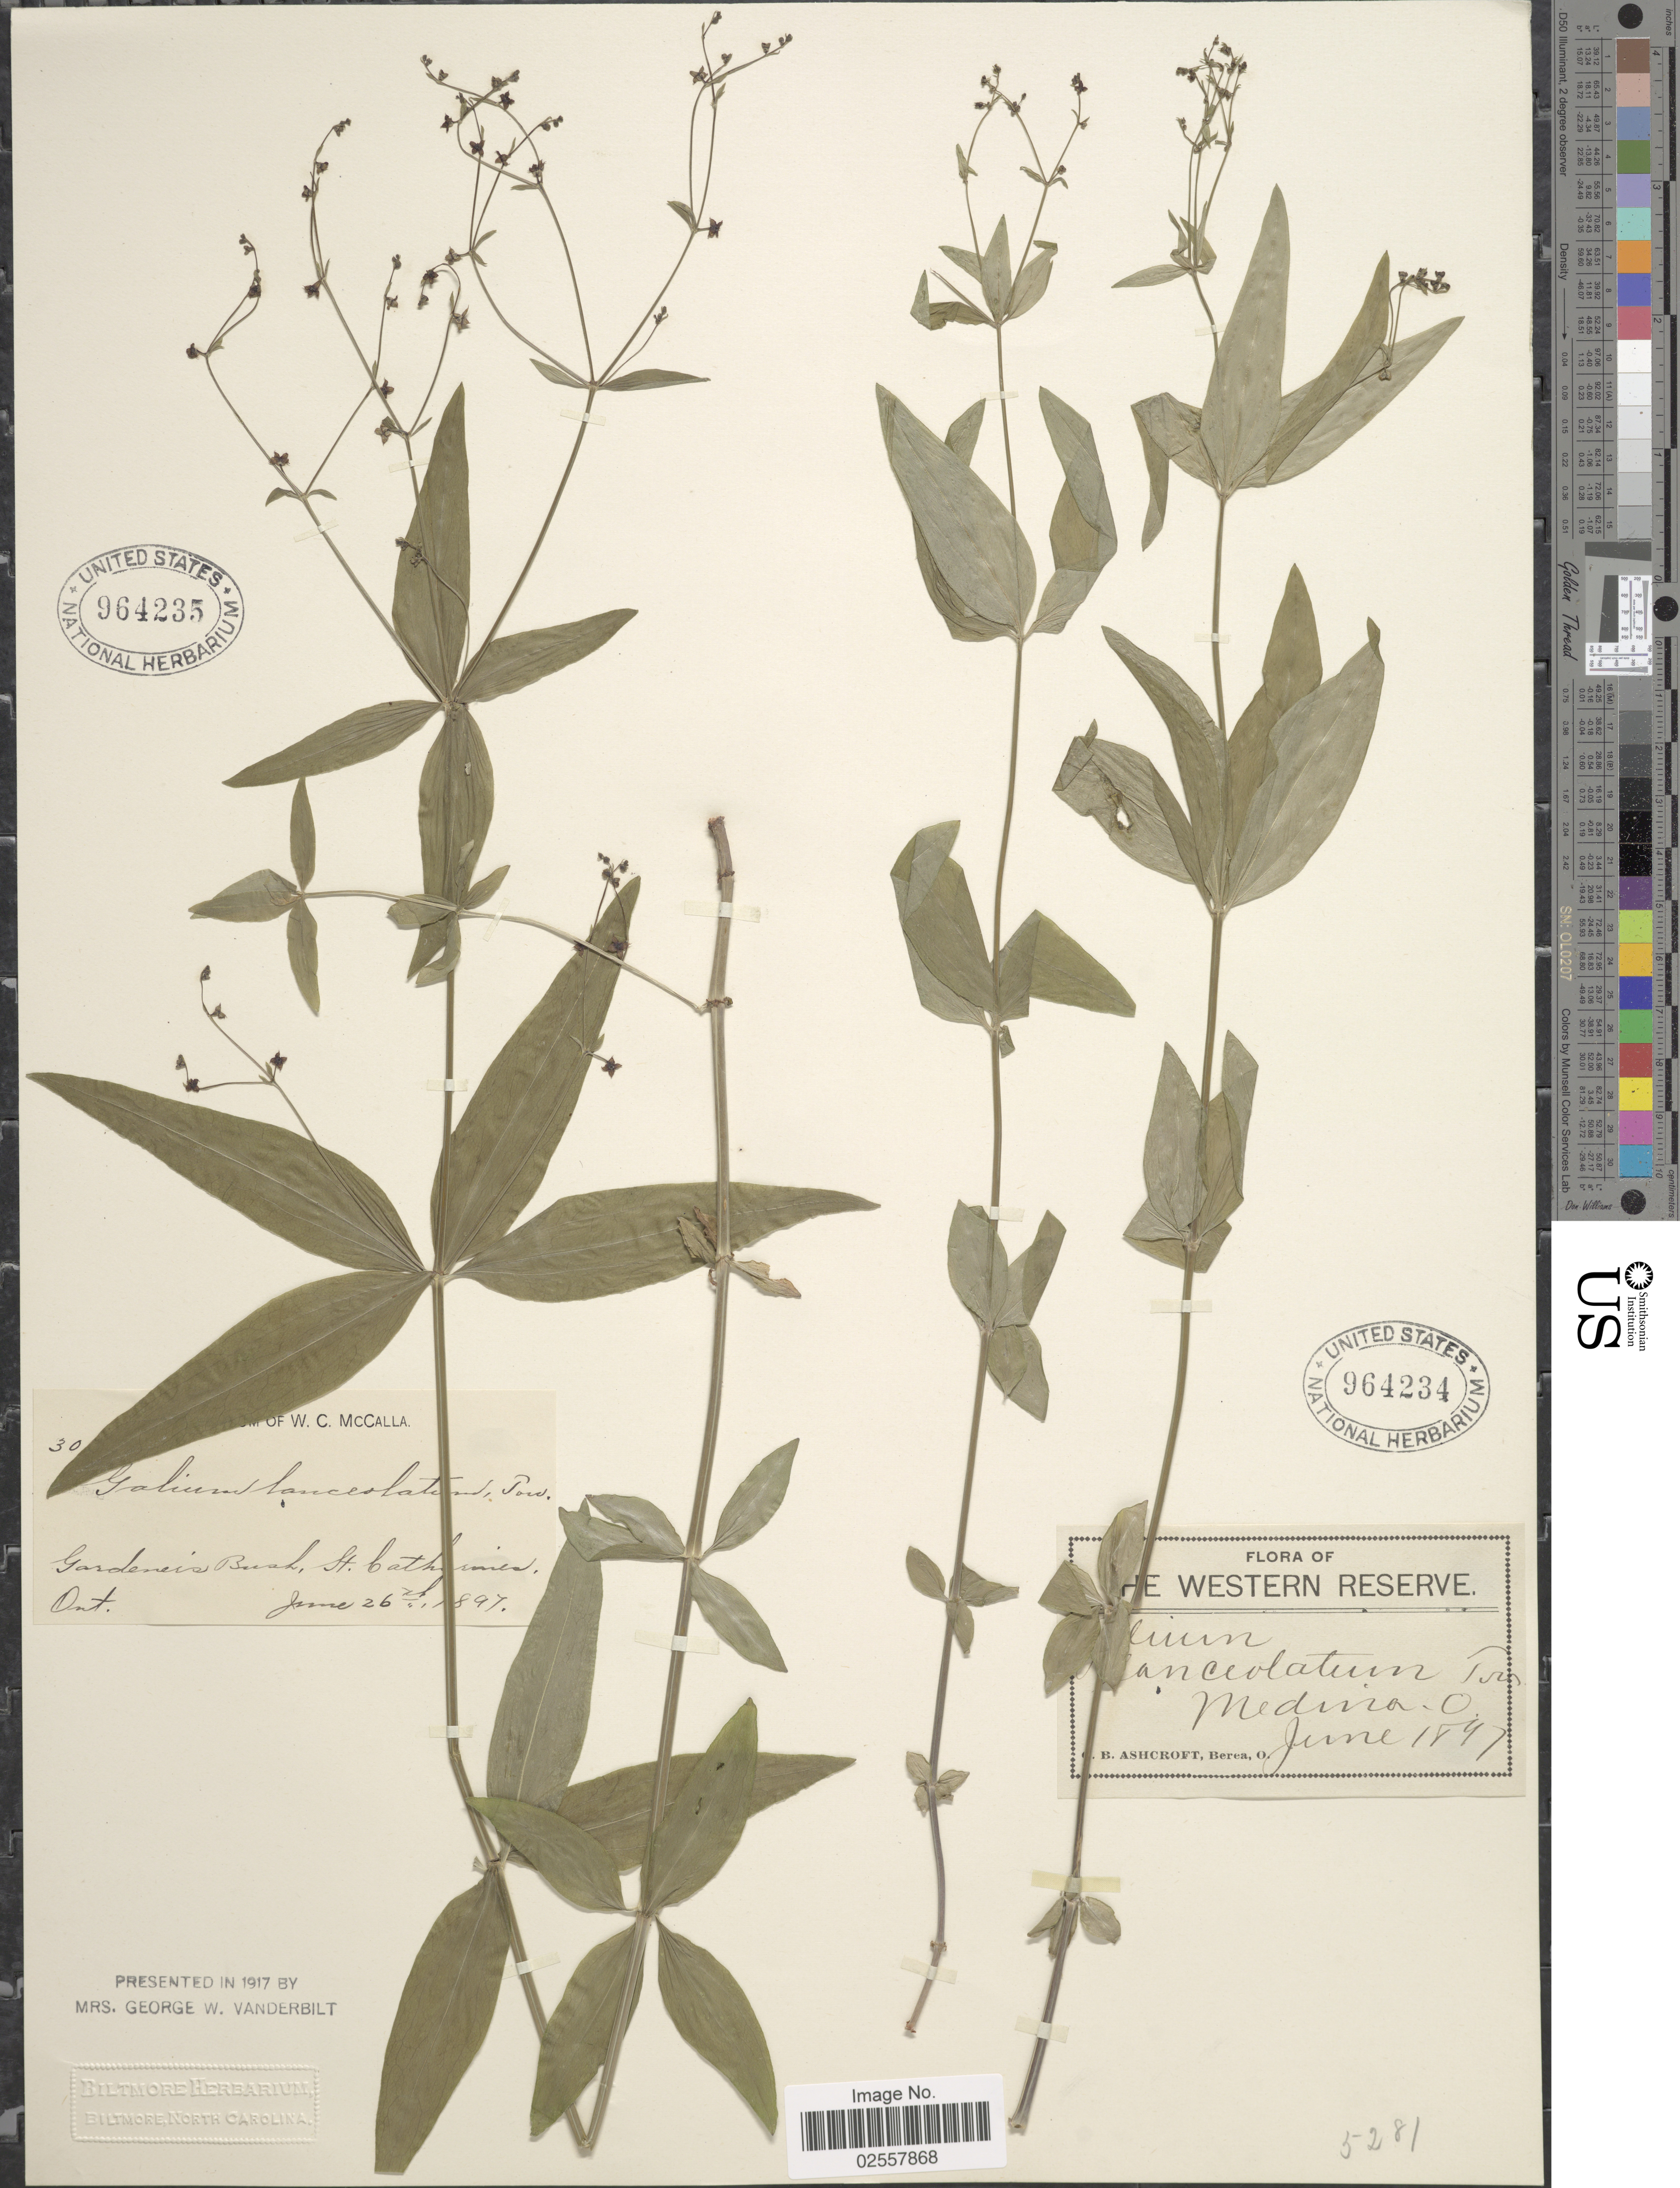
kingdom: Plantae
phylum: Tracheophyta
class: Magnoliopsida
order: Gentianales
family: Rubiaceae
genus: Galium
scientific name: Galium lanceolatum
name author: (Torr. & A. Gray) Torr.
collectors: G. Ashcroft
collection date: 1847-06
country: United States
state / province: Ohio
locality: The Western reserve, Medina, O.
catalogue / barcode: US 964234